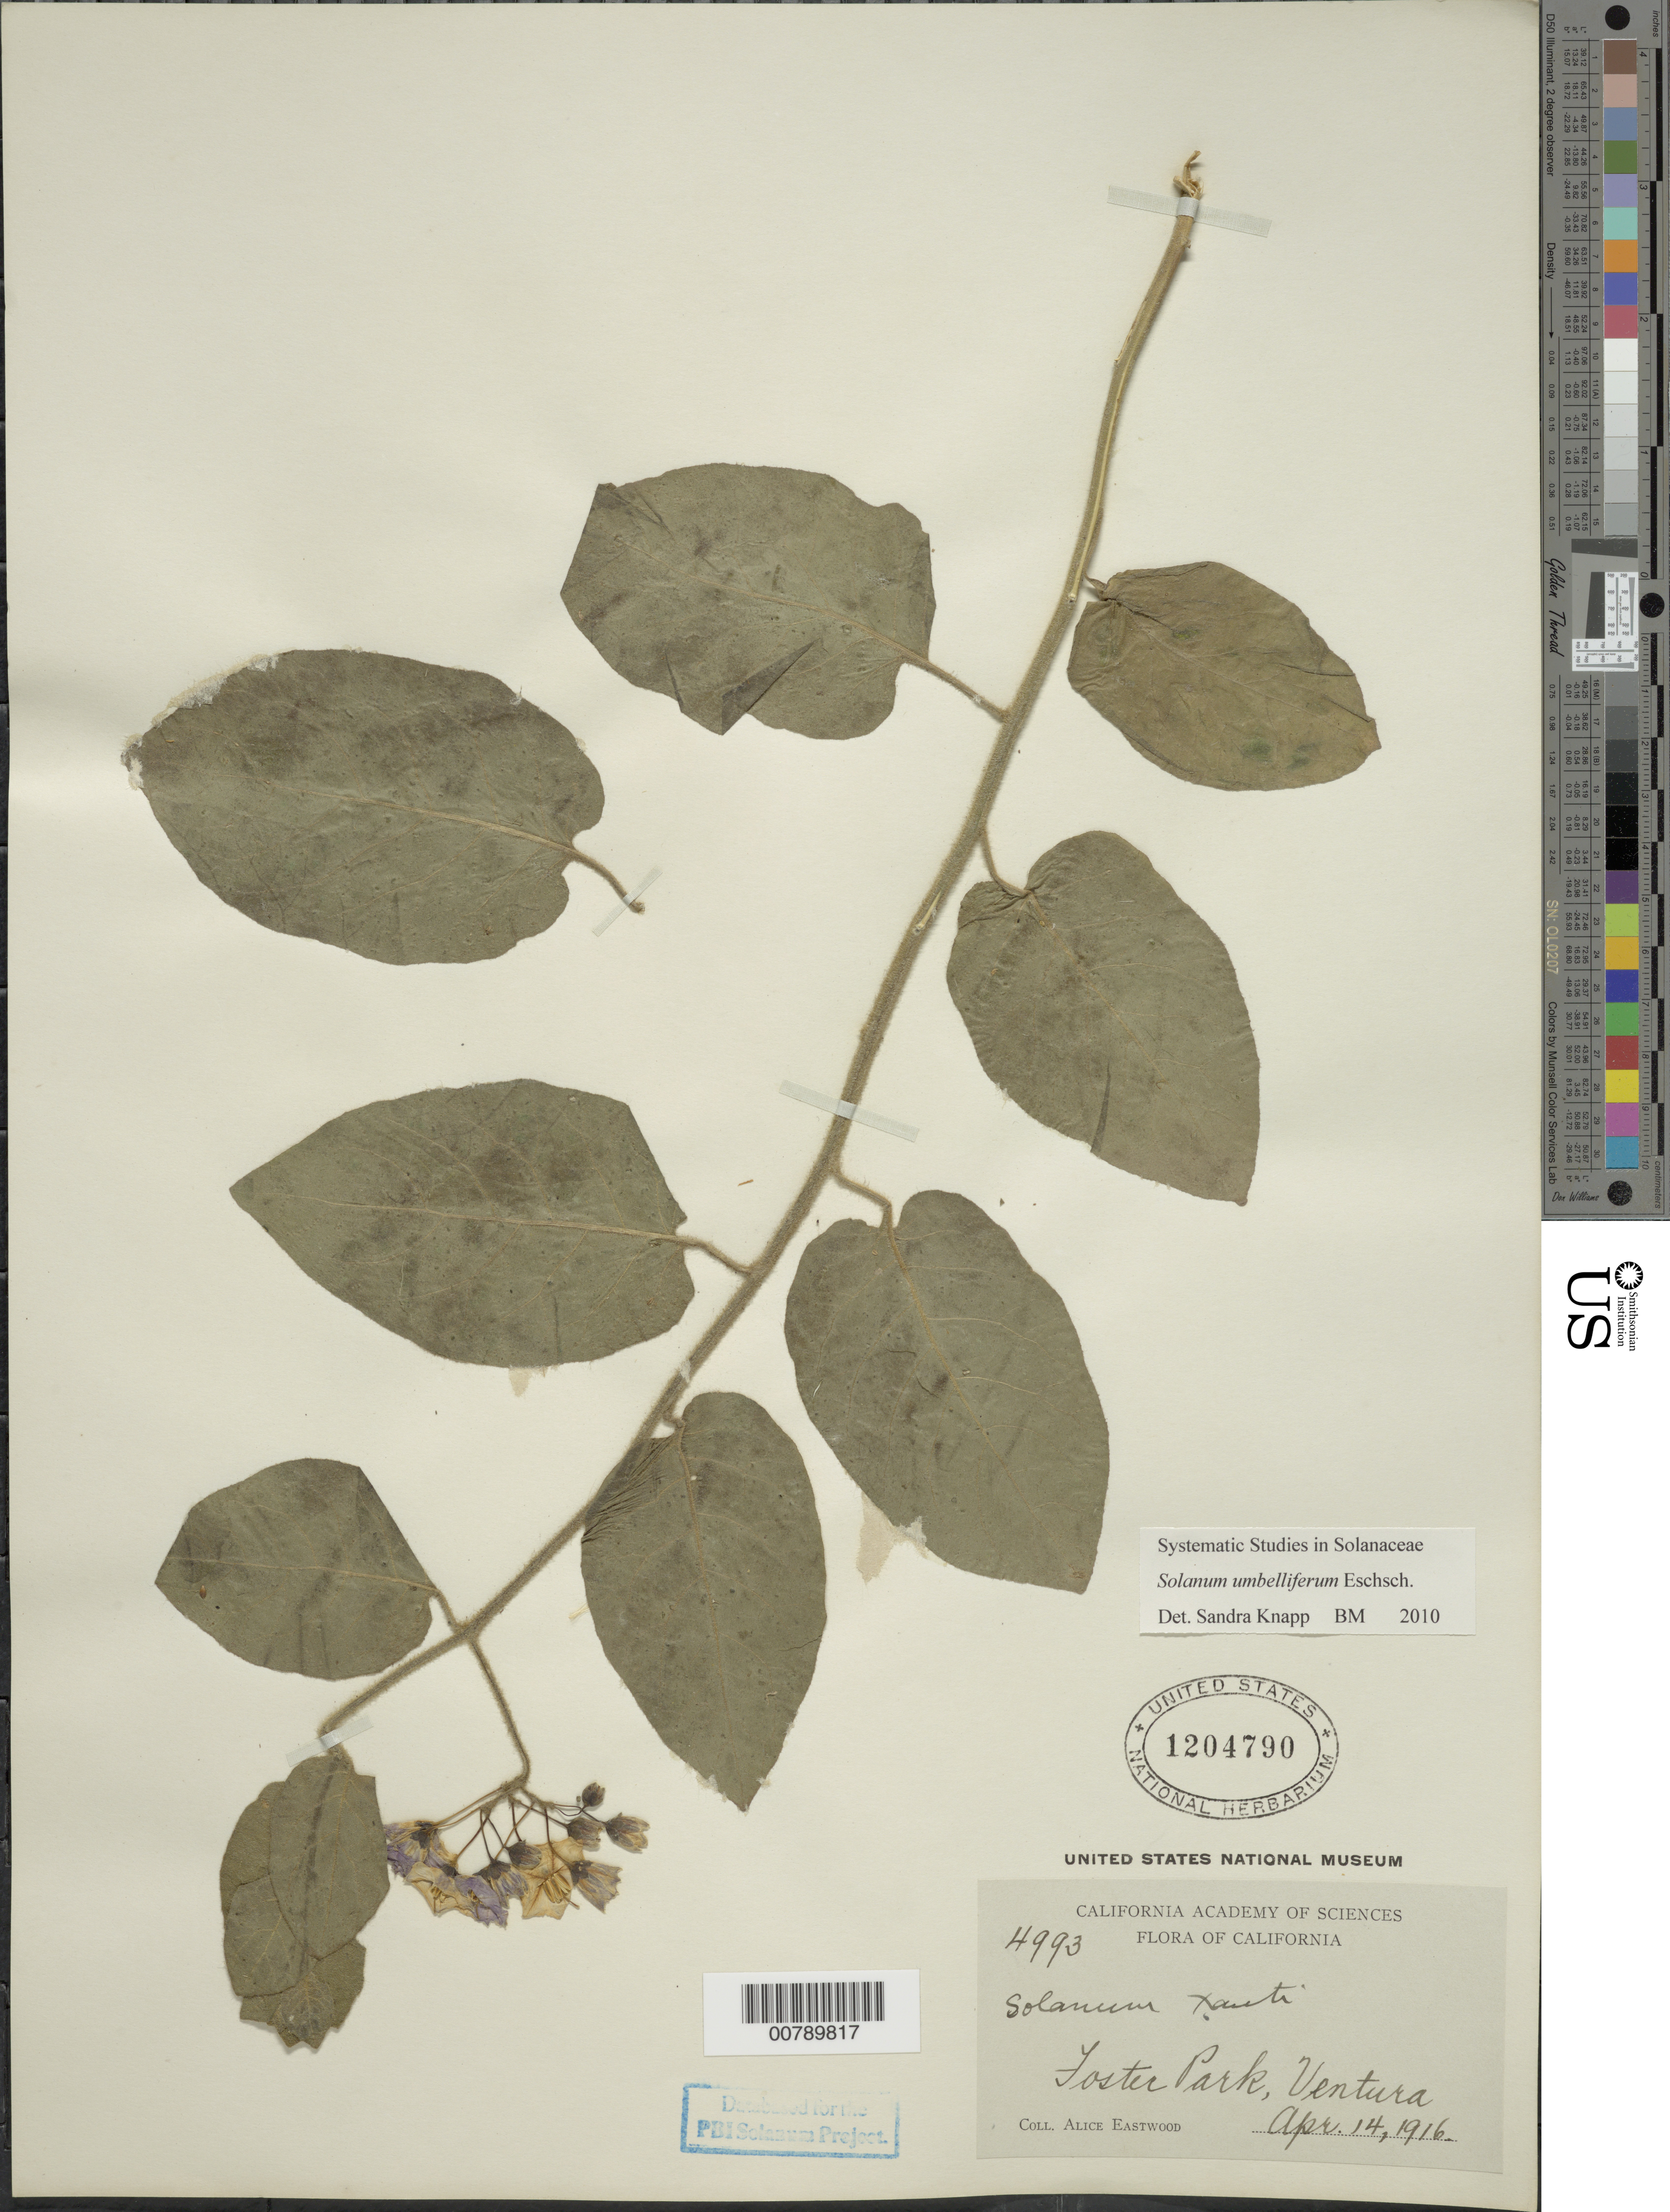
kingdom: Plantae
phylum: Tracheophyta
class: Magnoliopsida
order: Solanales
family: Solanaceae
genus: Solanum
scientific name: Solanum umbelliferum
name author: Eschsch.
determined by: Knapp, S. D.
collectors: A. Eastwood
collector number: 4993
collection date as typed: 14 Apr 1916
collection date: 1916-04-14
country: United States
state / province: California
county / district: Ventura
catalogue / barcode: US 1204790